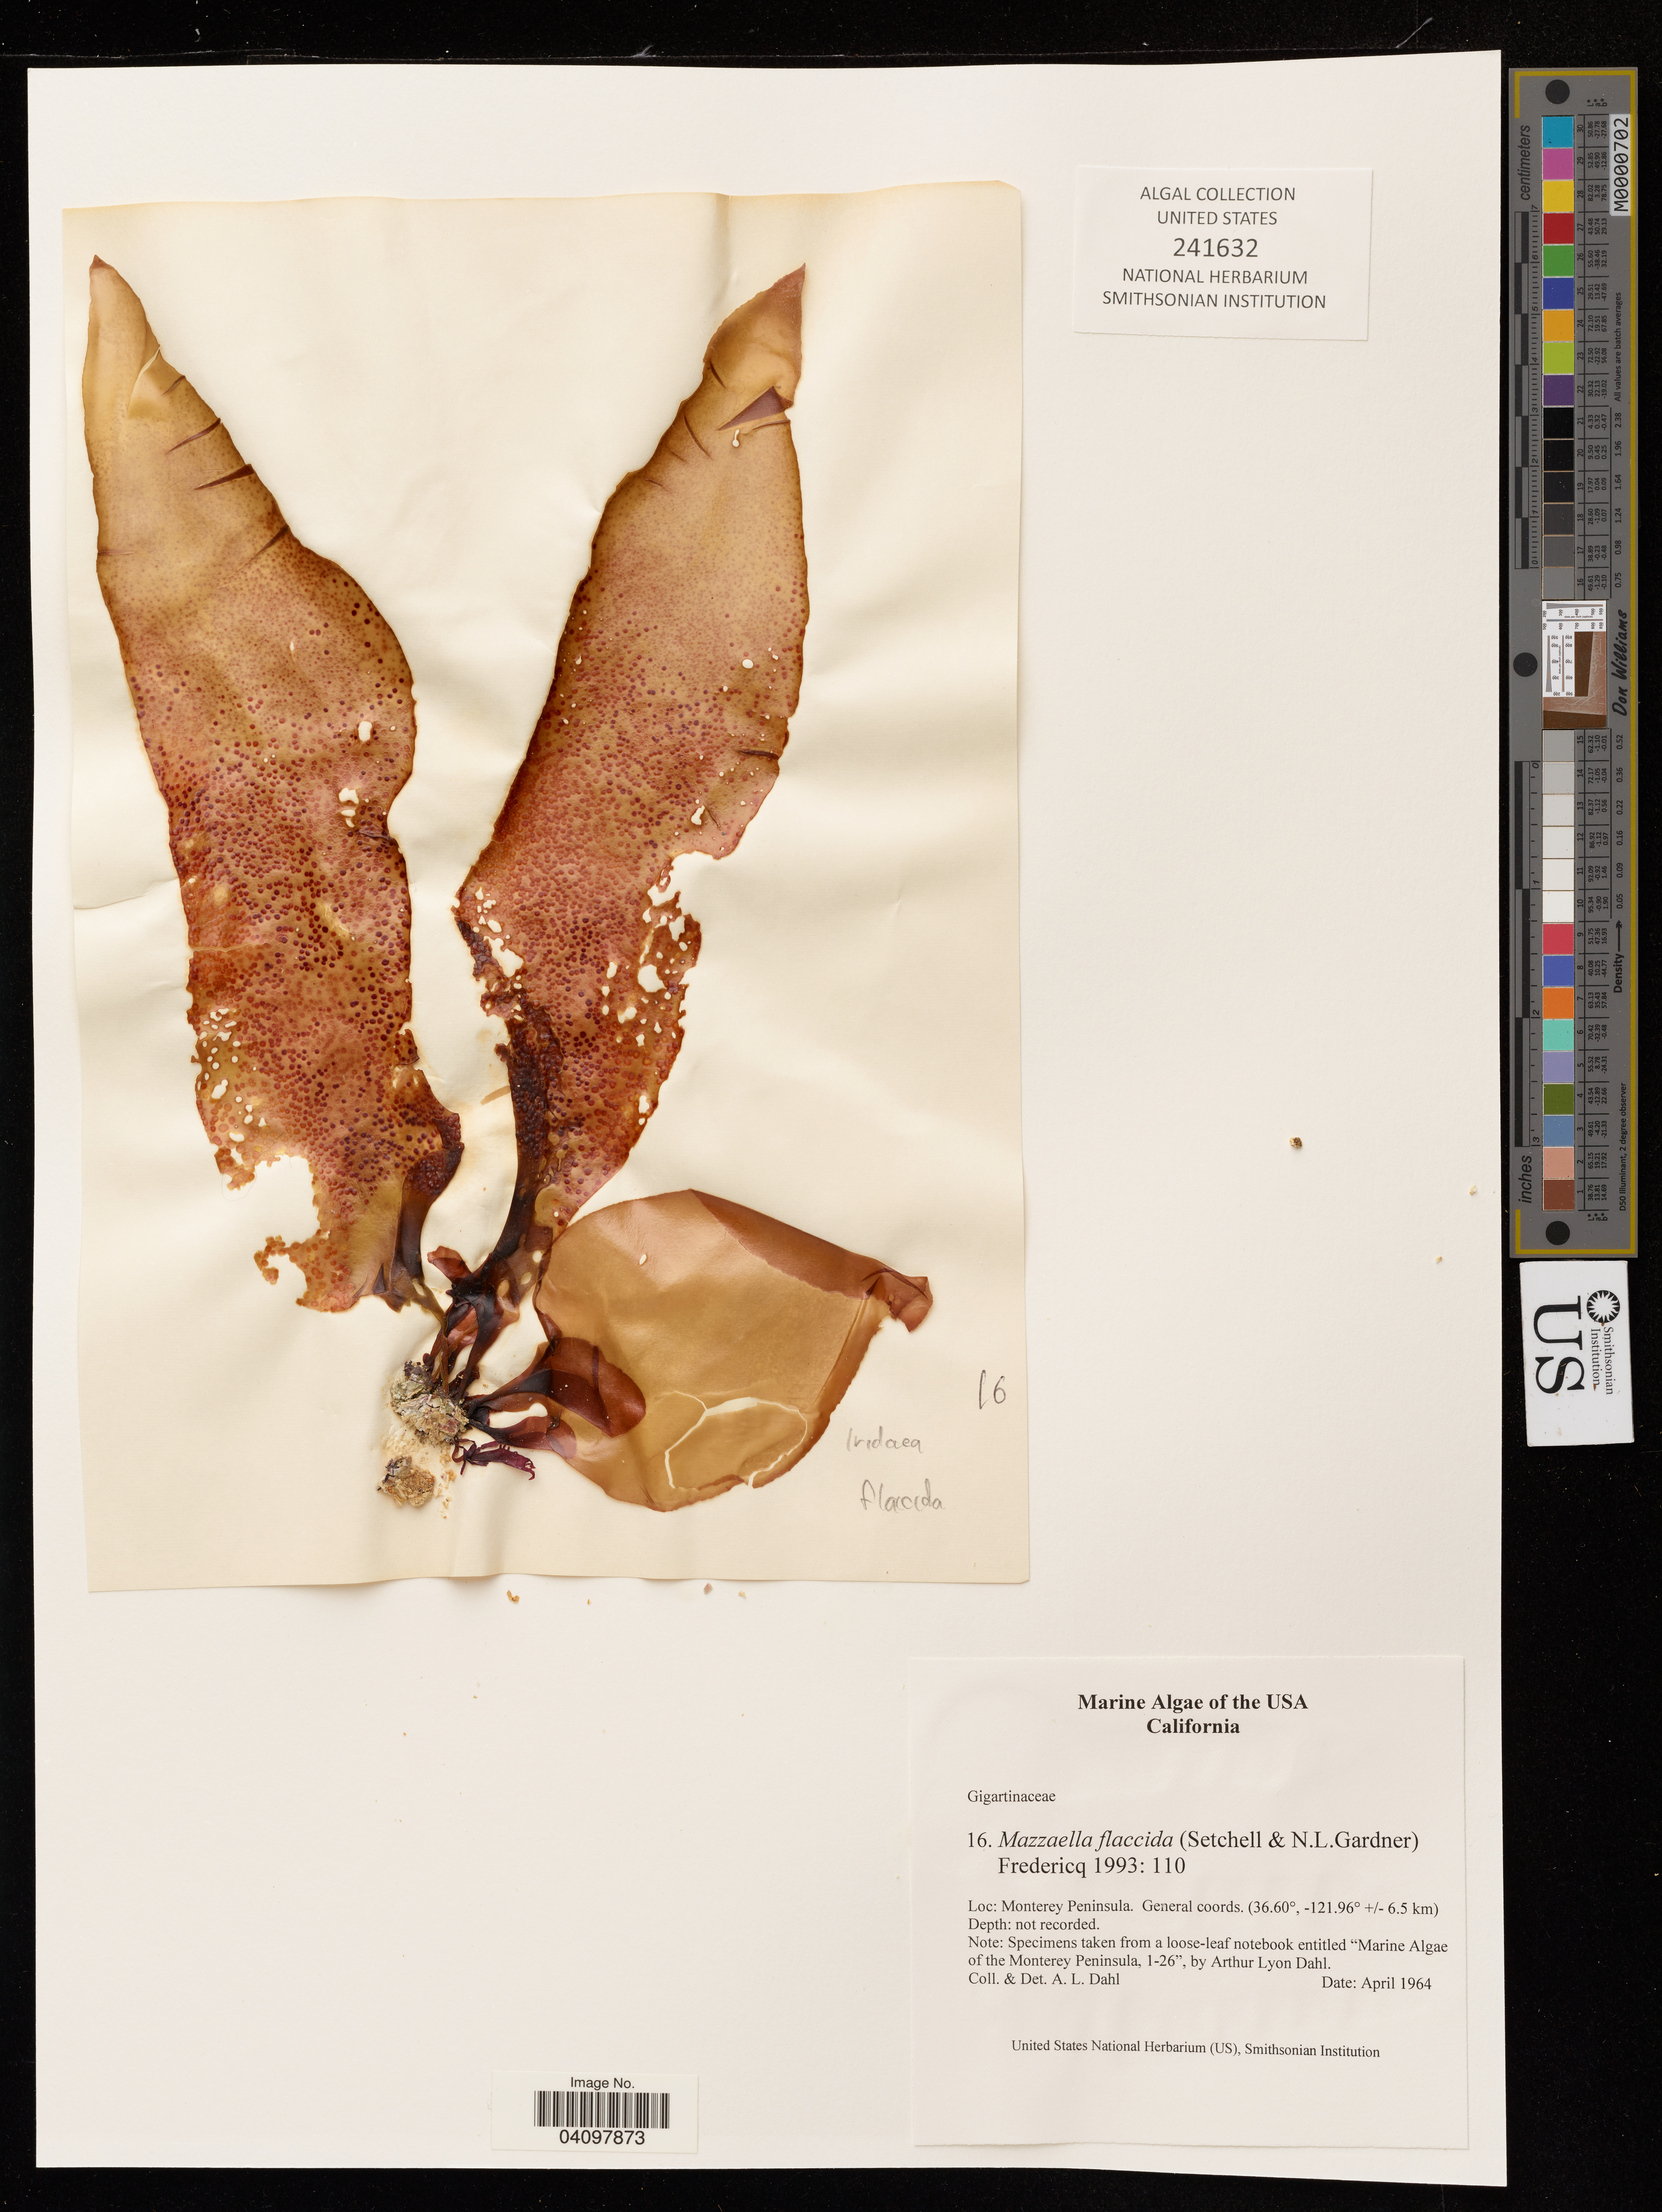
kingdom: Plantae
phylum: Rhodophyta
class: Florideophyceae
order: Gigartinales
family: Gigartinaceae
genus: Mazzaella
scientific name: Mazzaella flaccida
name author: (Setchell & N.L. Gardner) Fredericq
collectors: A. Dahl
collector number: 16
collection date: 1964-04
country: United States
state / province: California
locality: Monterey Peninsula.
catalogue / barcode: US 241632